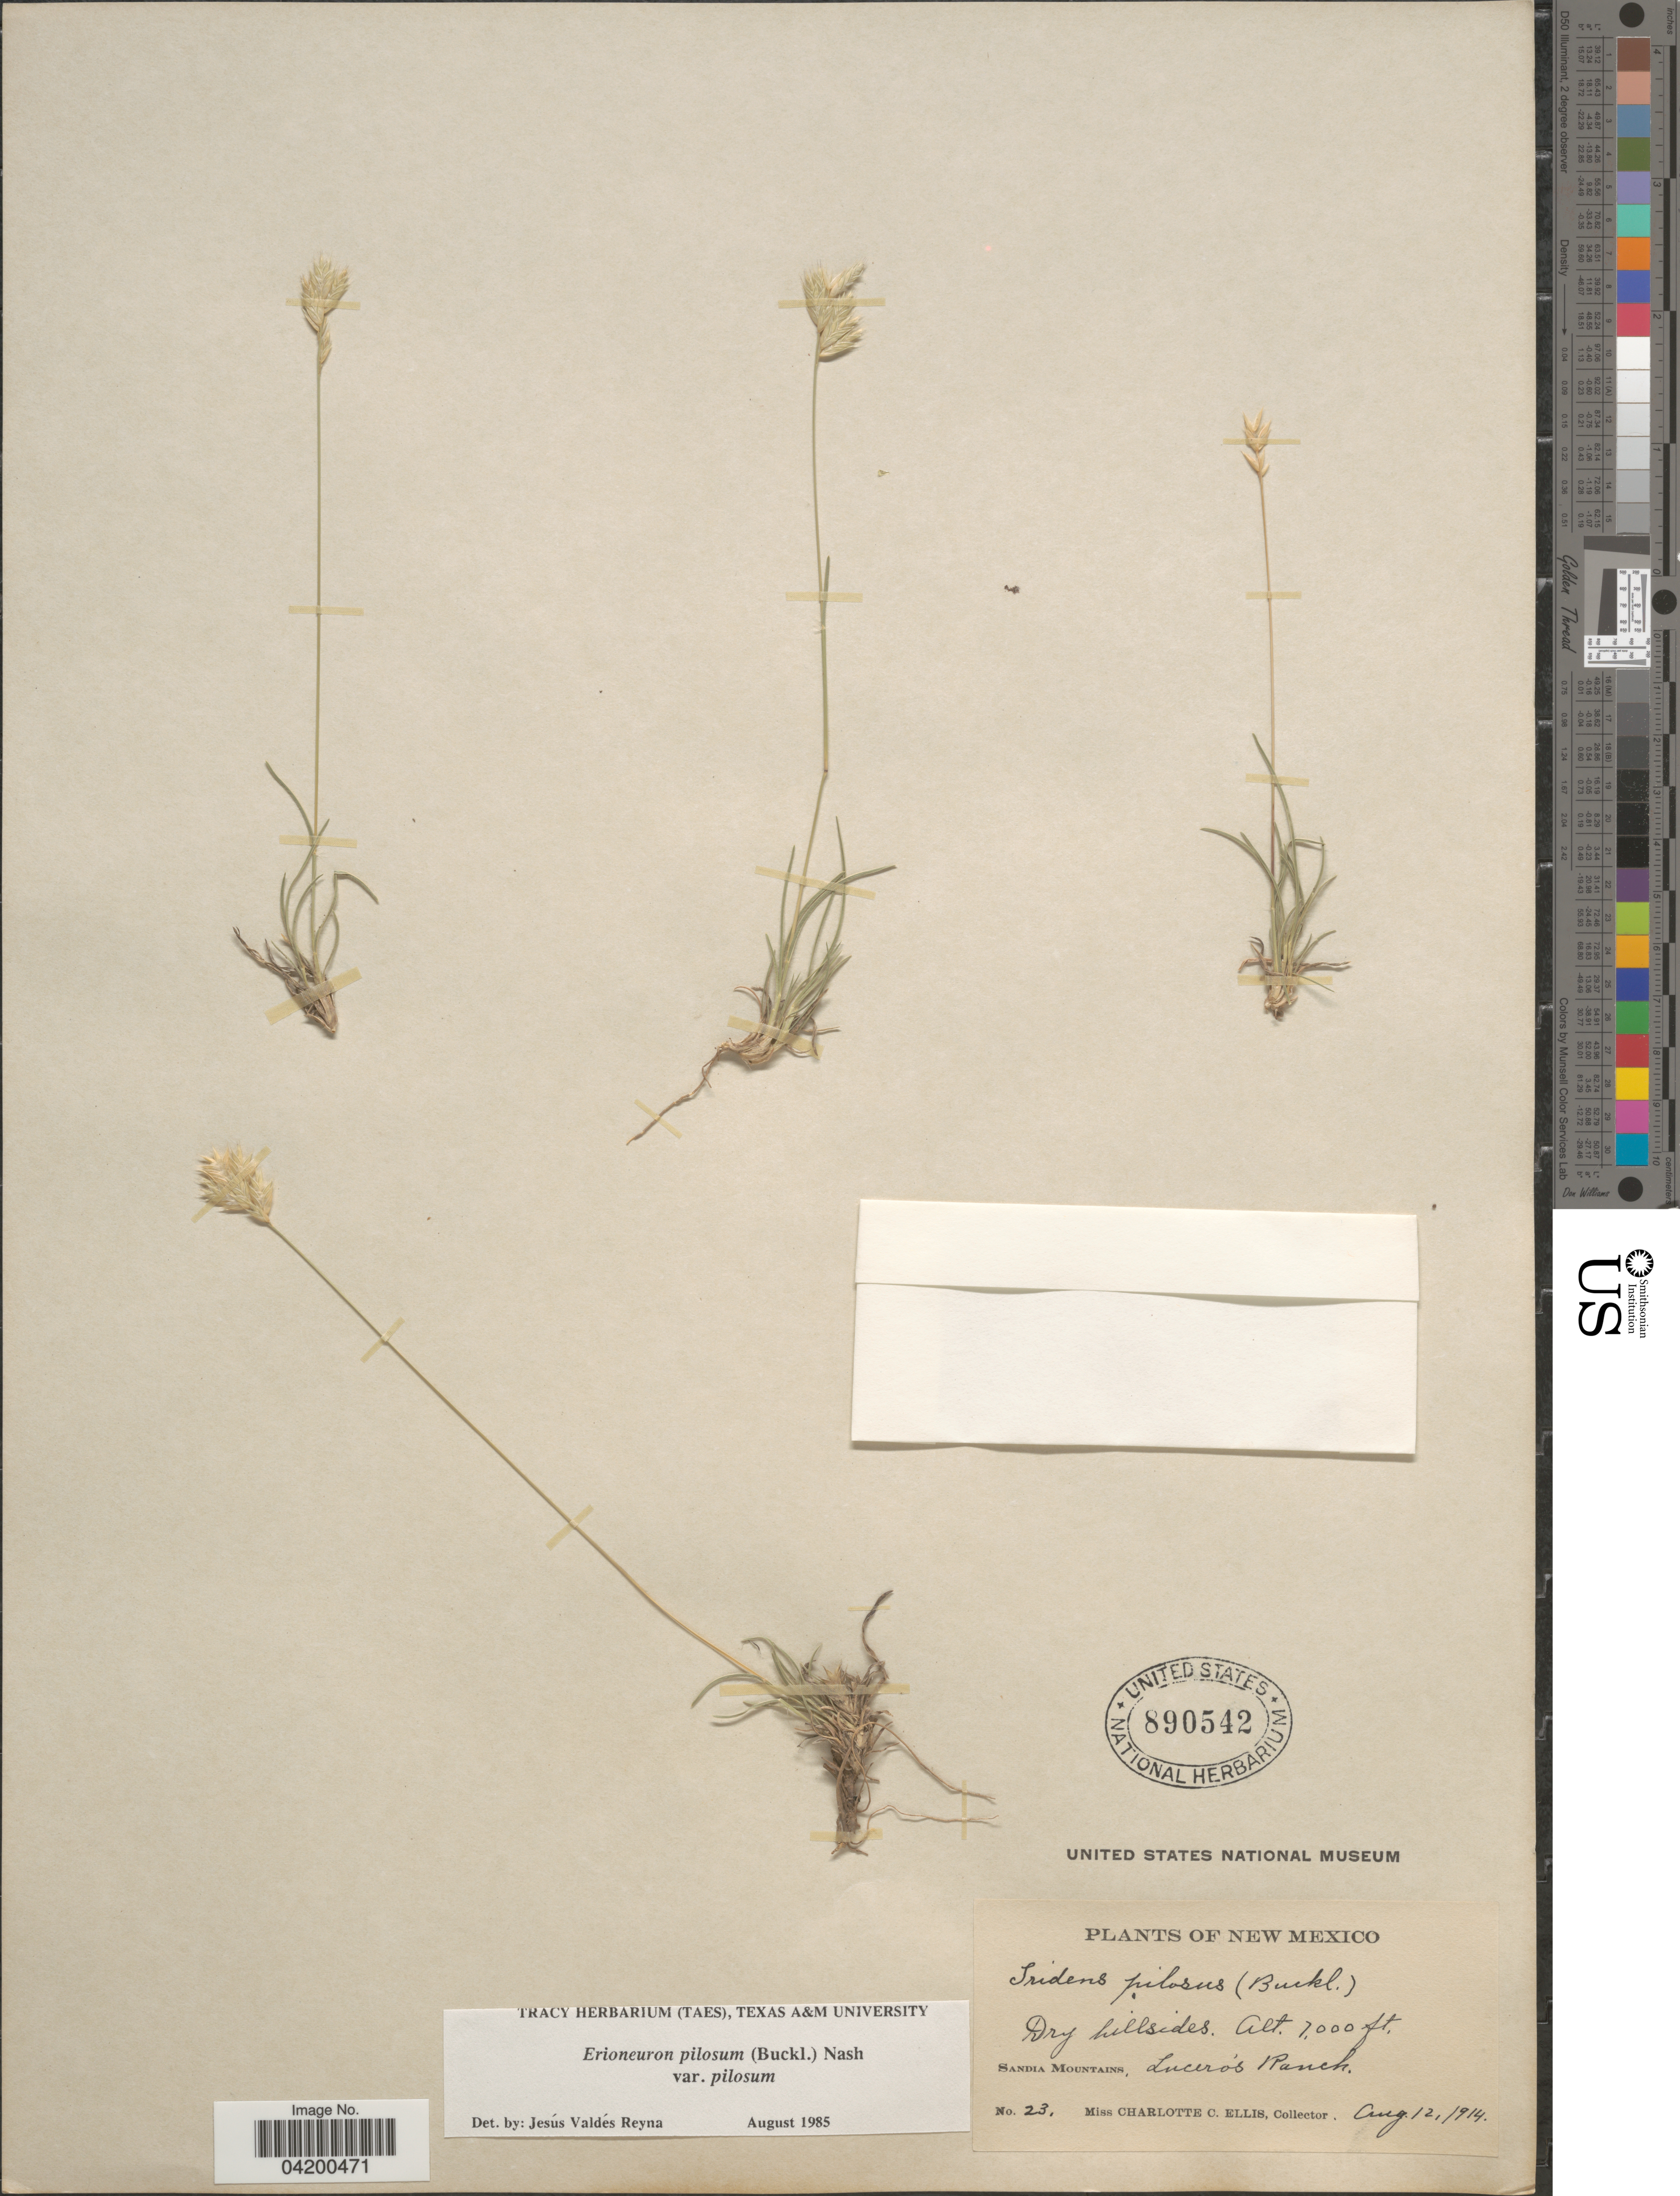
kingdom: Plantae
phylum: Tracheophyta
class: Liliopsida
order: Poales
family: Poaceae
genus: Erioneuron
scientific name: Erioneuron pilosum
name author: (Buckley) Nash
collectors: C. C. Ellis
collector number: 23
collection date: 1914-08-12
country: United States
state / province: New Mexico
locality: Sandia Mountains, Lucero's Ranch.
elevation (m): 2134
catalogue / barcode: US 890542